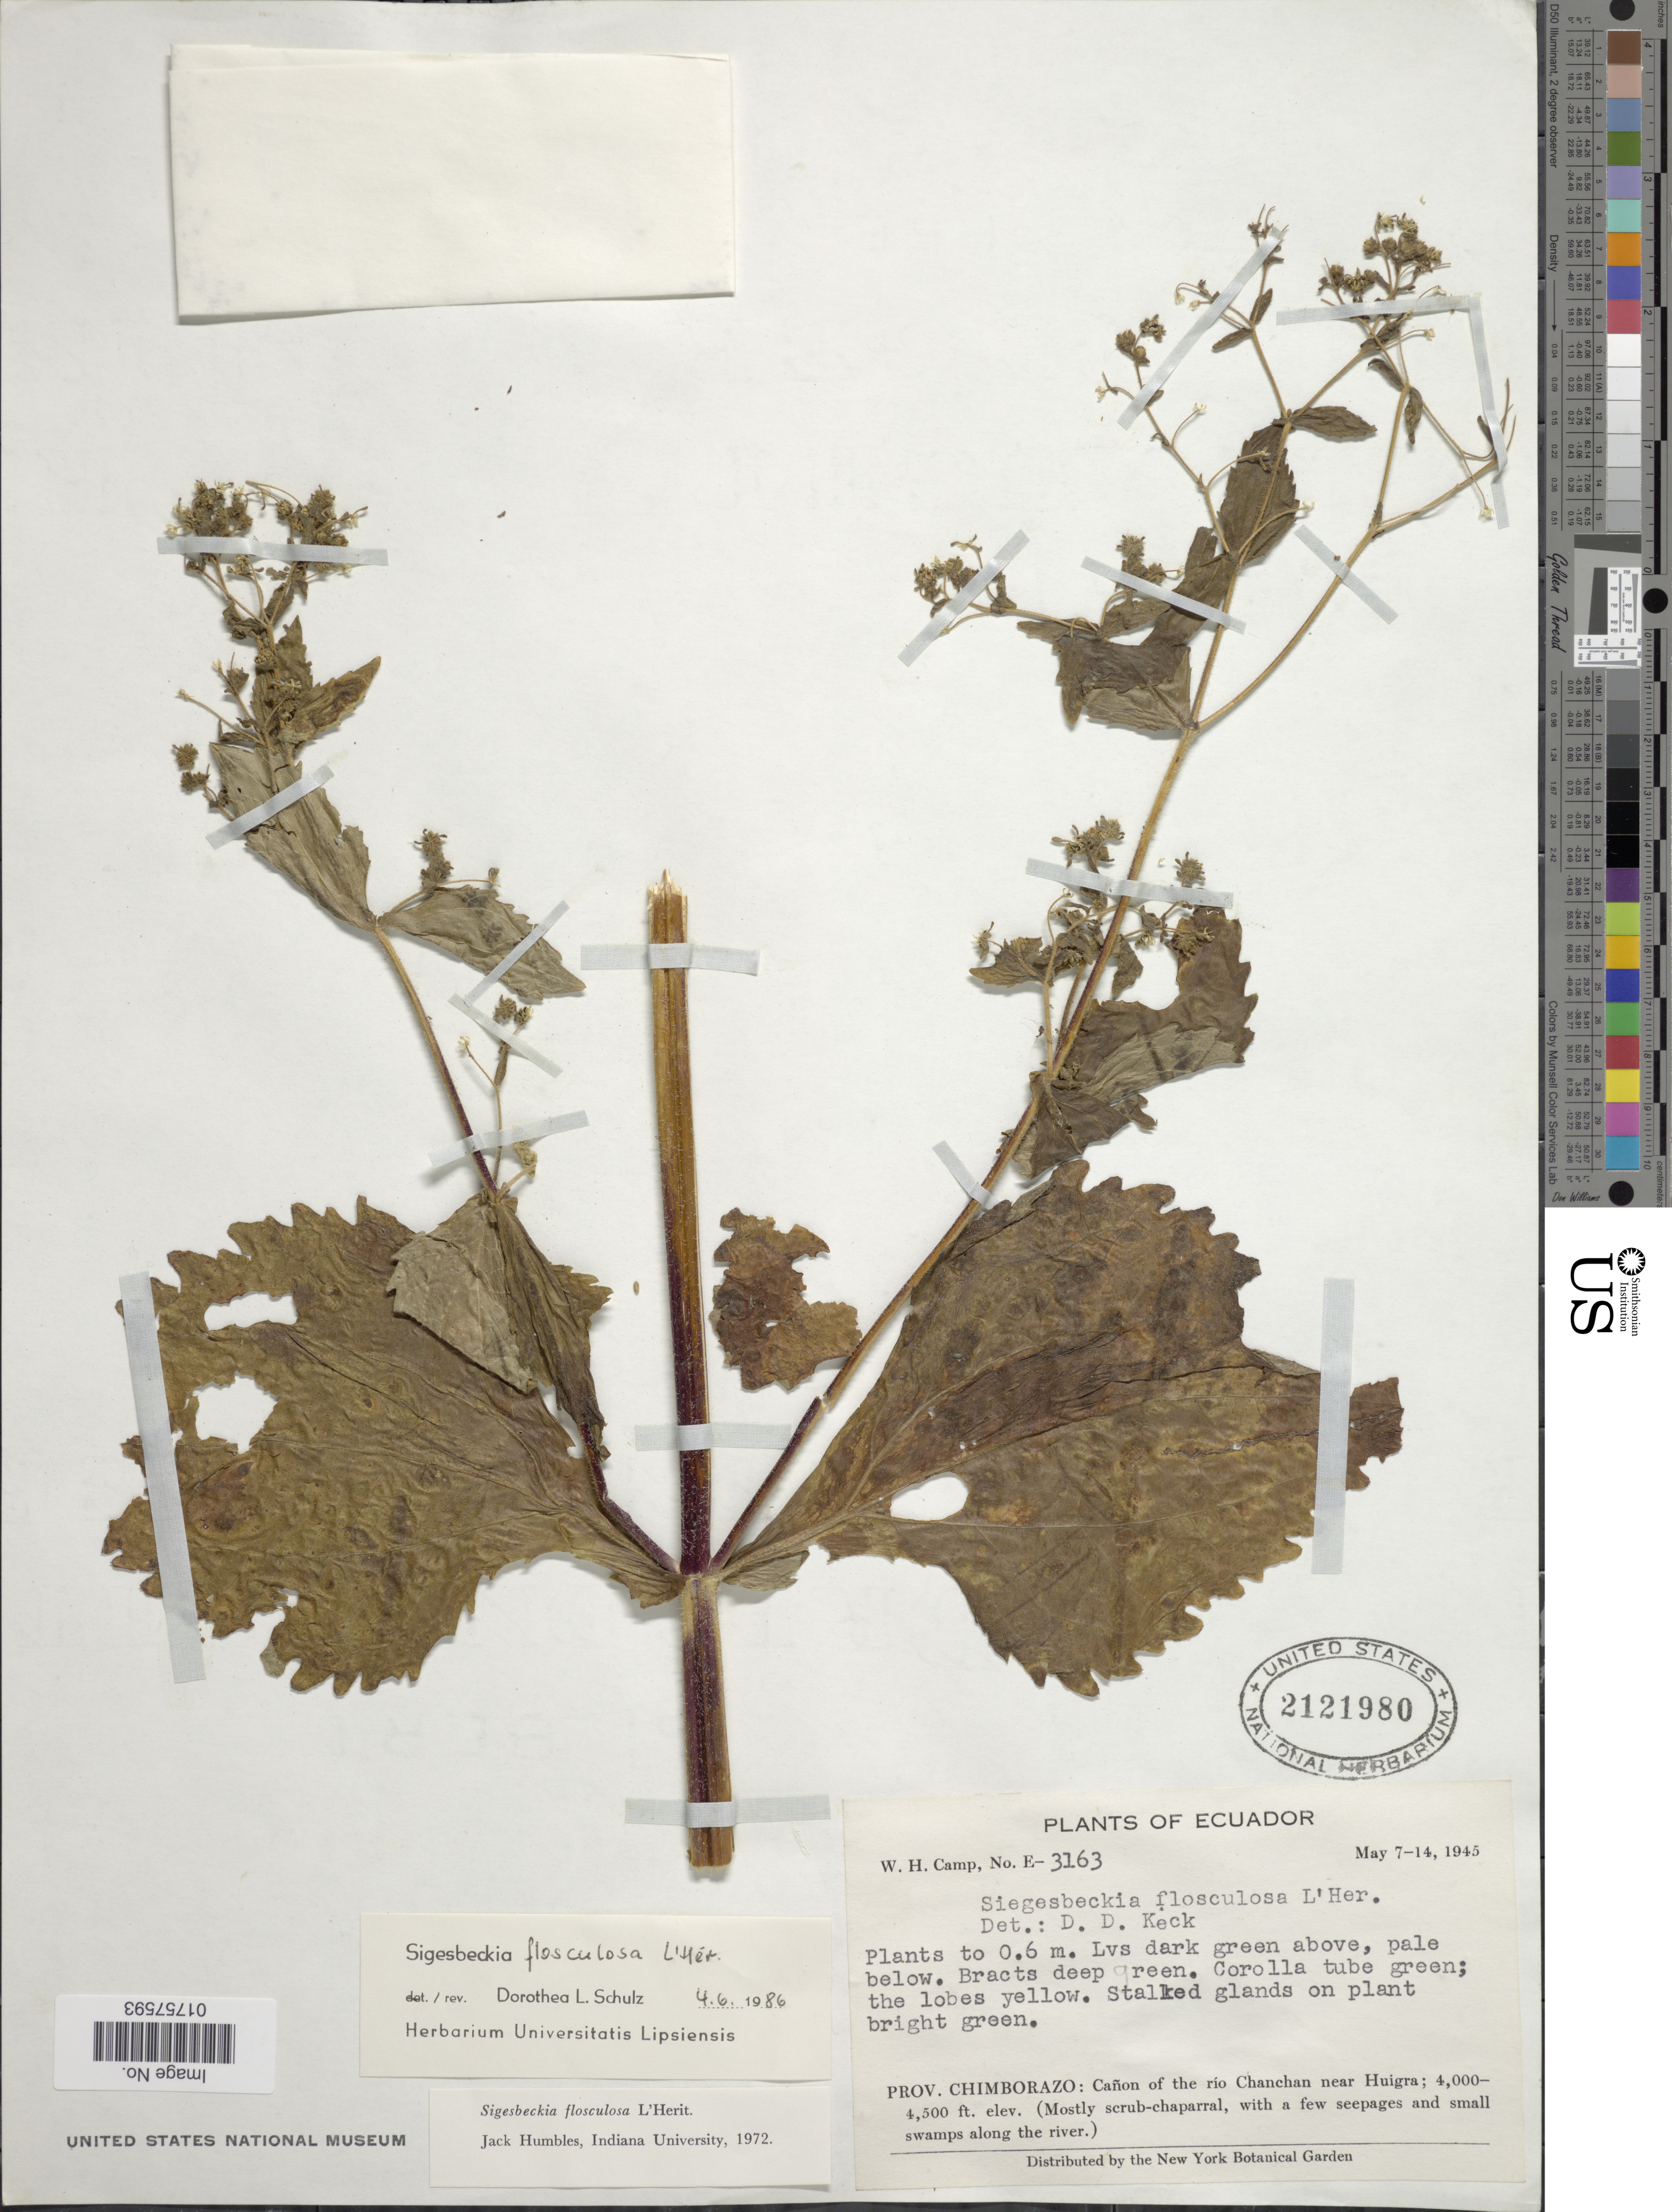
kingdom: Plantae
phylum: Tracheophyta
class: Magnoliopsida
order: Asterales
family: Asteraceae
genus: Sigesbeckia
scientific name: Sigesbeckia flosculosa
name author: L'Hér.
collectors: W. H. Camp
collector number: E-3163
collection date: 1945-05-07/1945-05-14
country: Ecuador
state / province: Chimborazo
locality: Cañon of the río Chanchan near Huigra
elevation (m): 1219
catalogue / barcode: US 2121980